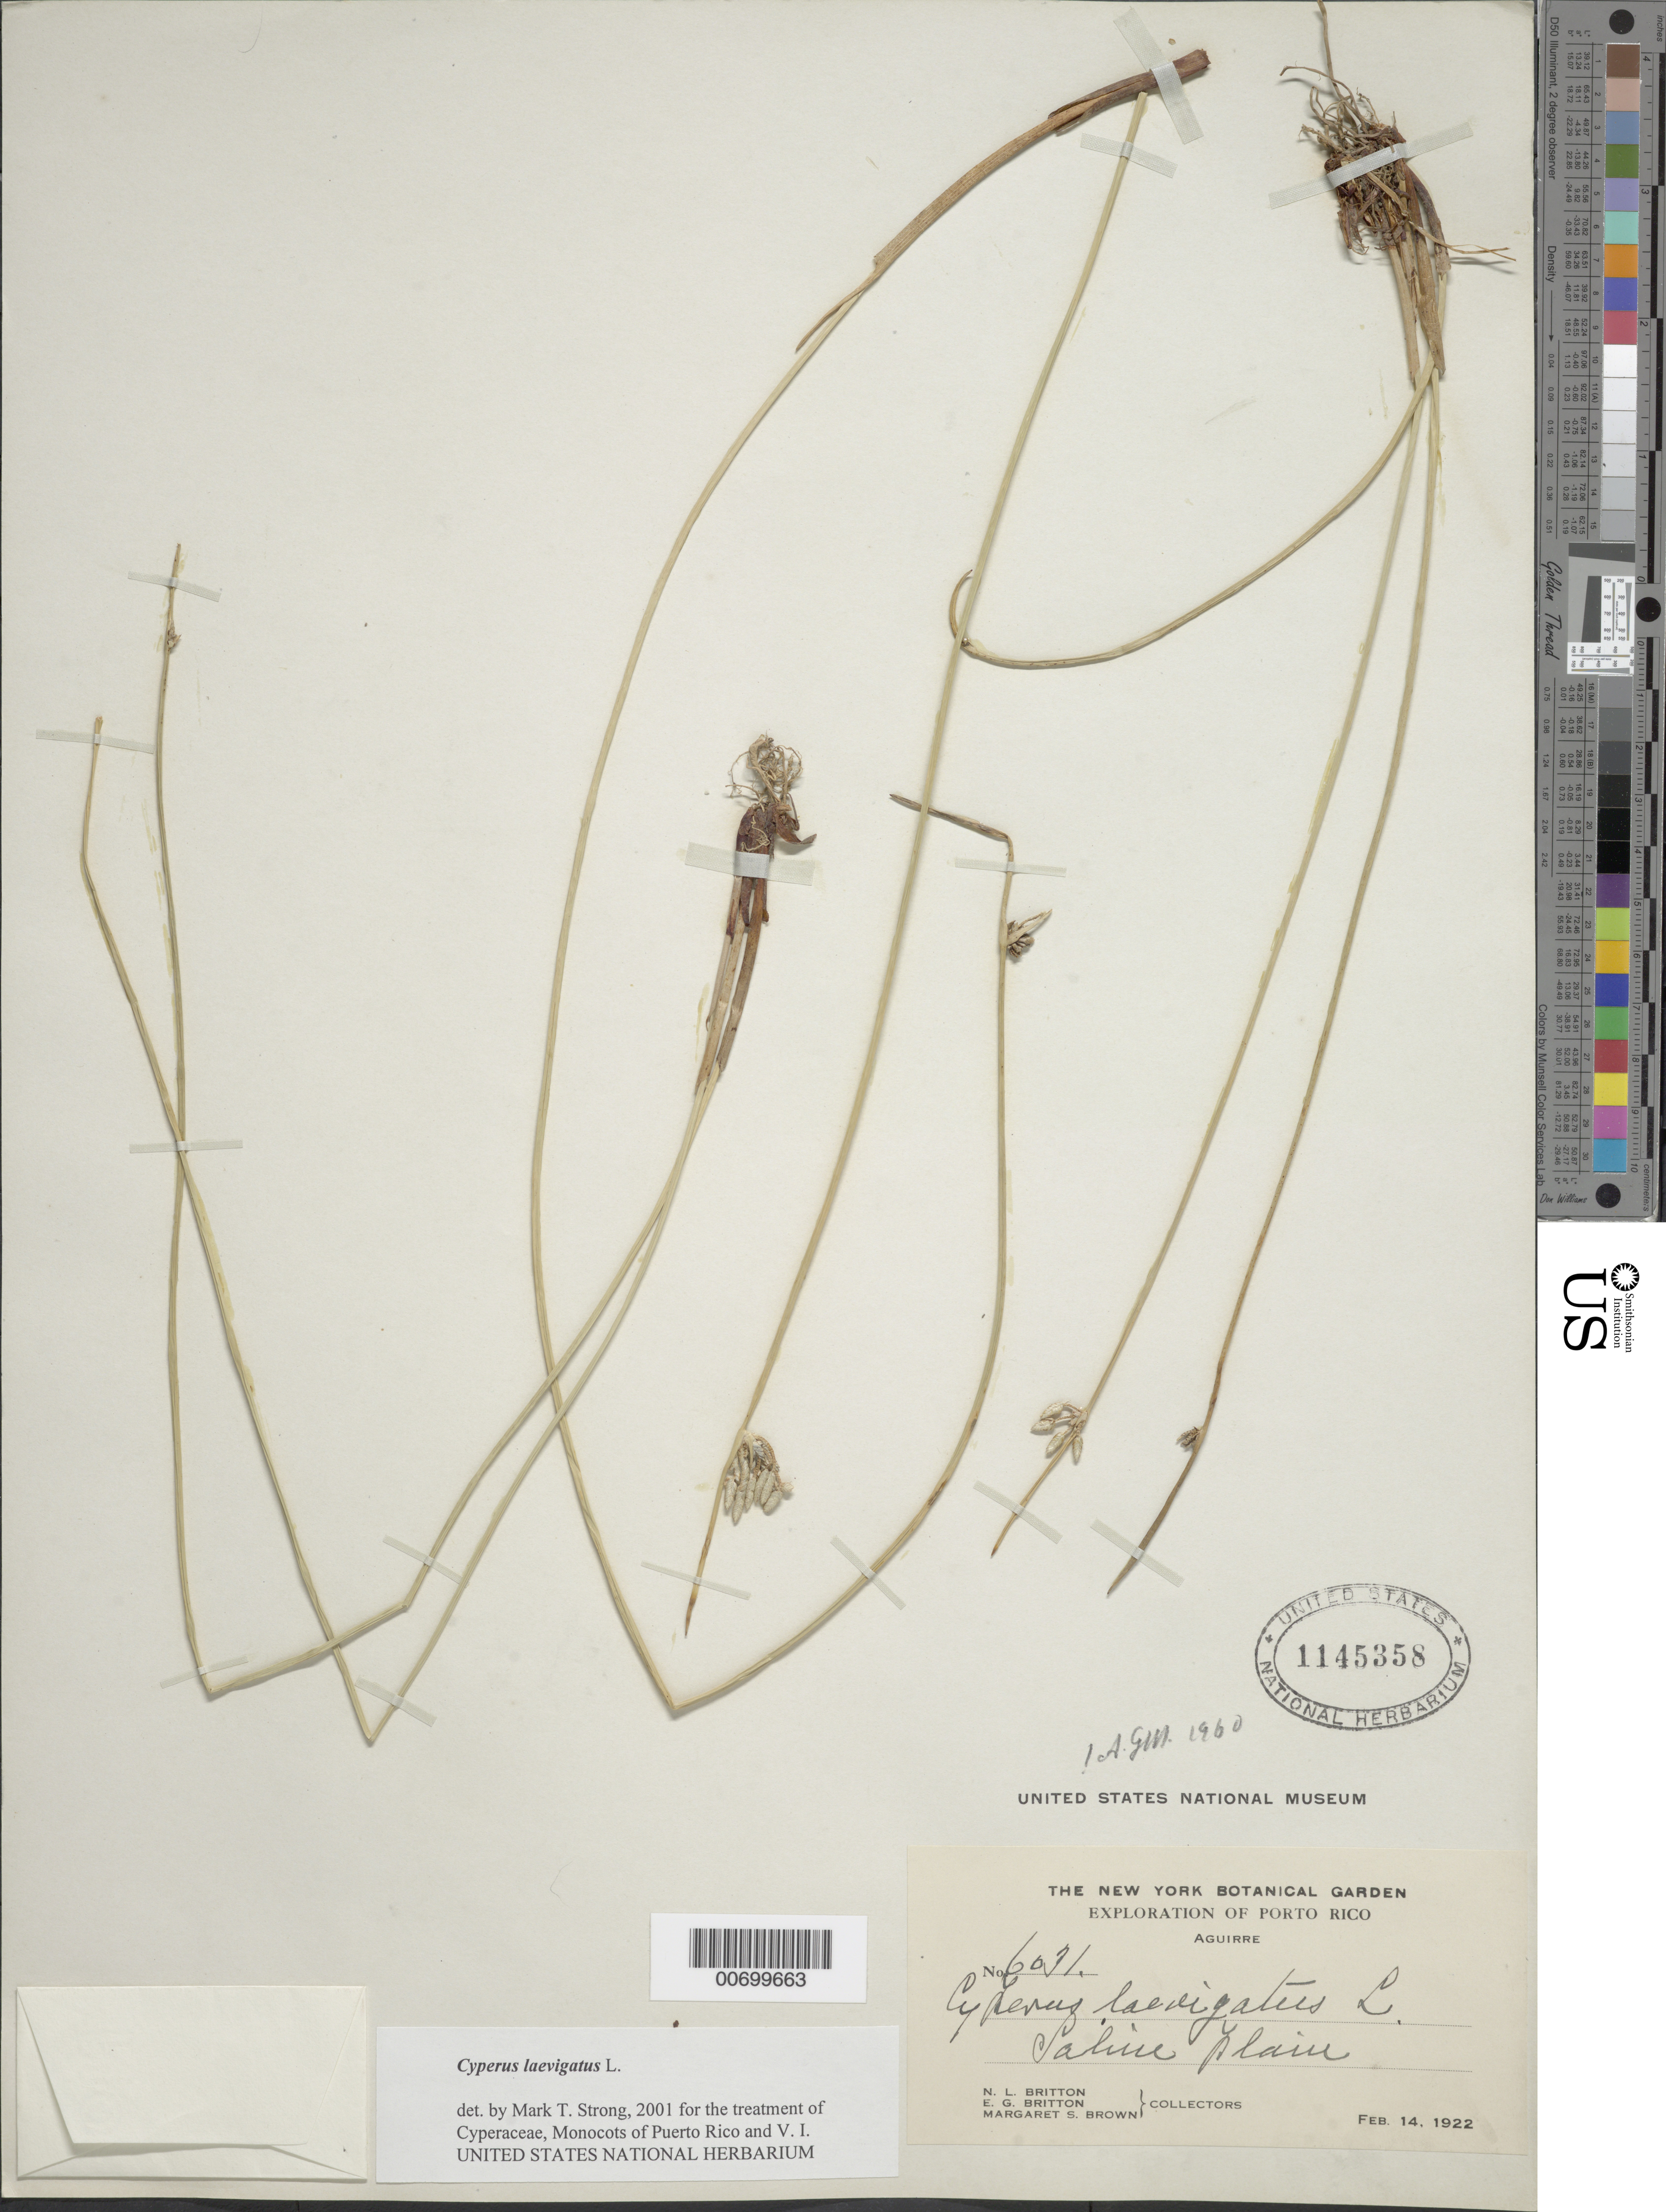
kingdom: Plantae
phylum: Tracheophyta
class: Liliopsida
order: Poales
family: Cyperaceae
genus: Cyperus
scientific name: Cyperus laevigatus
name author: L.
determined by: Strong, M. T., (US), Smithsonian Institution - National Museum of Natural History (UNITED STATES)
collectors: N. Britton, E. G. Britton & M. S. Brown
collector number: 6031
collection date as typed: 14 Feb 1922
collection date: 1922-02-14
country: Puerto Rico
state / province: Salinas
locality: Aguirre.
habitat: Saline plain.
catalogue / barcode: US 1145358